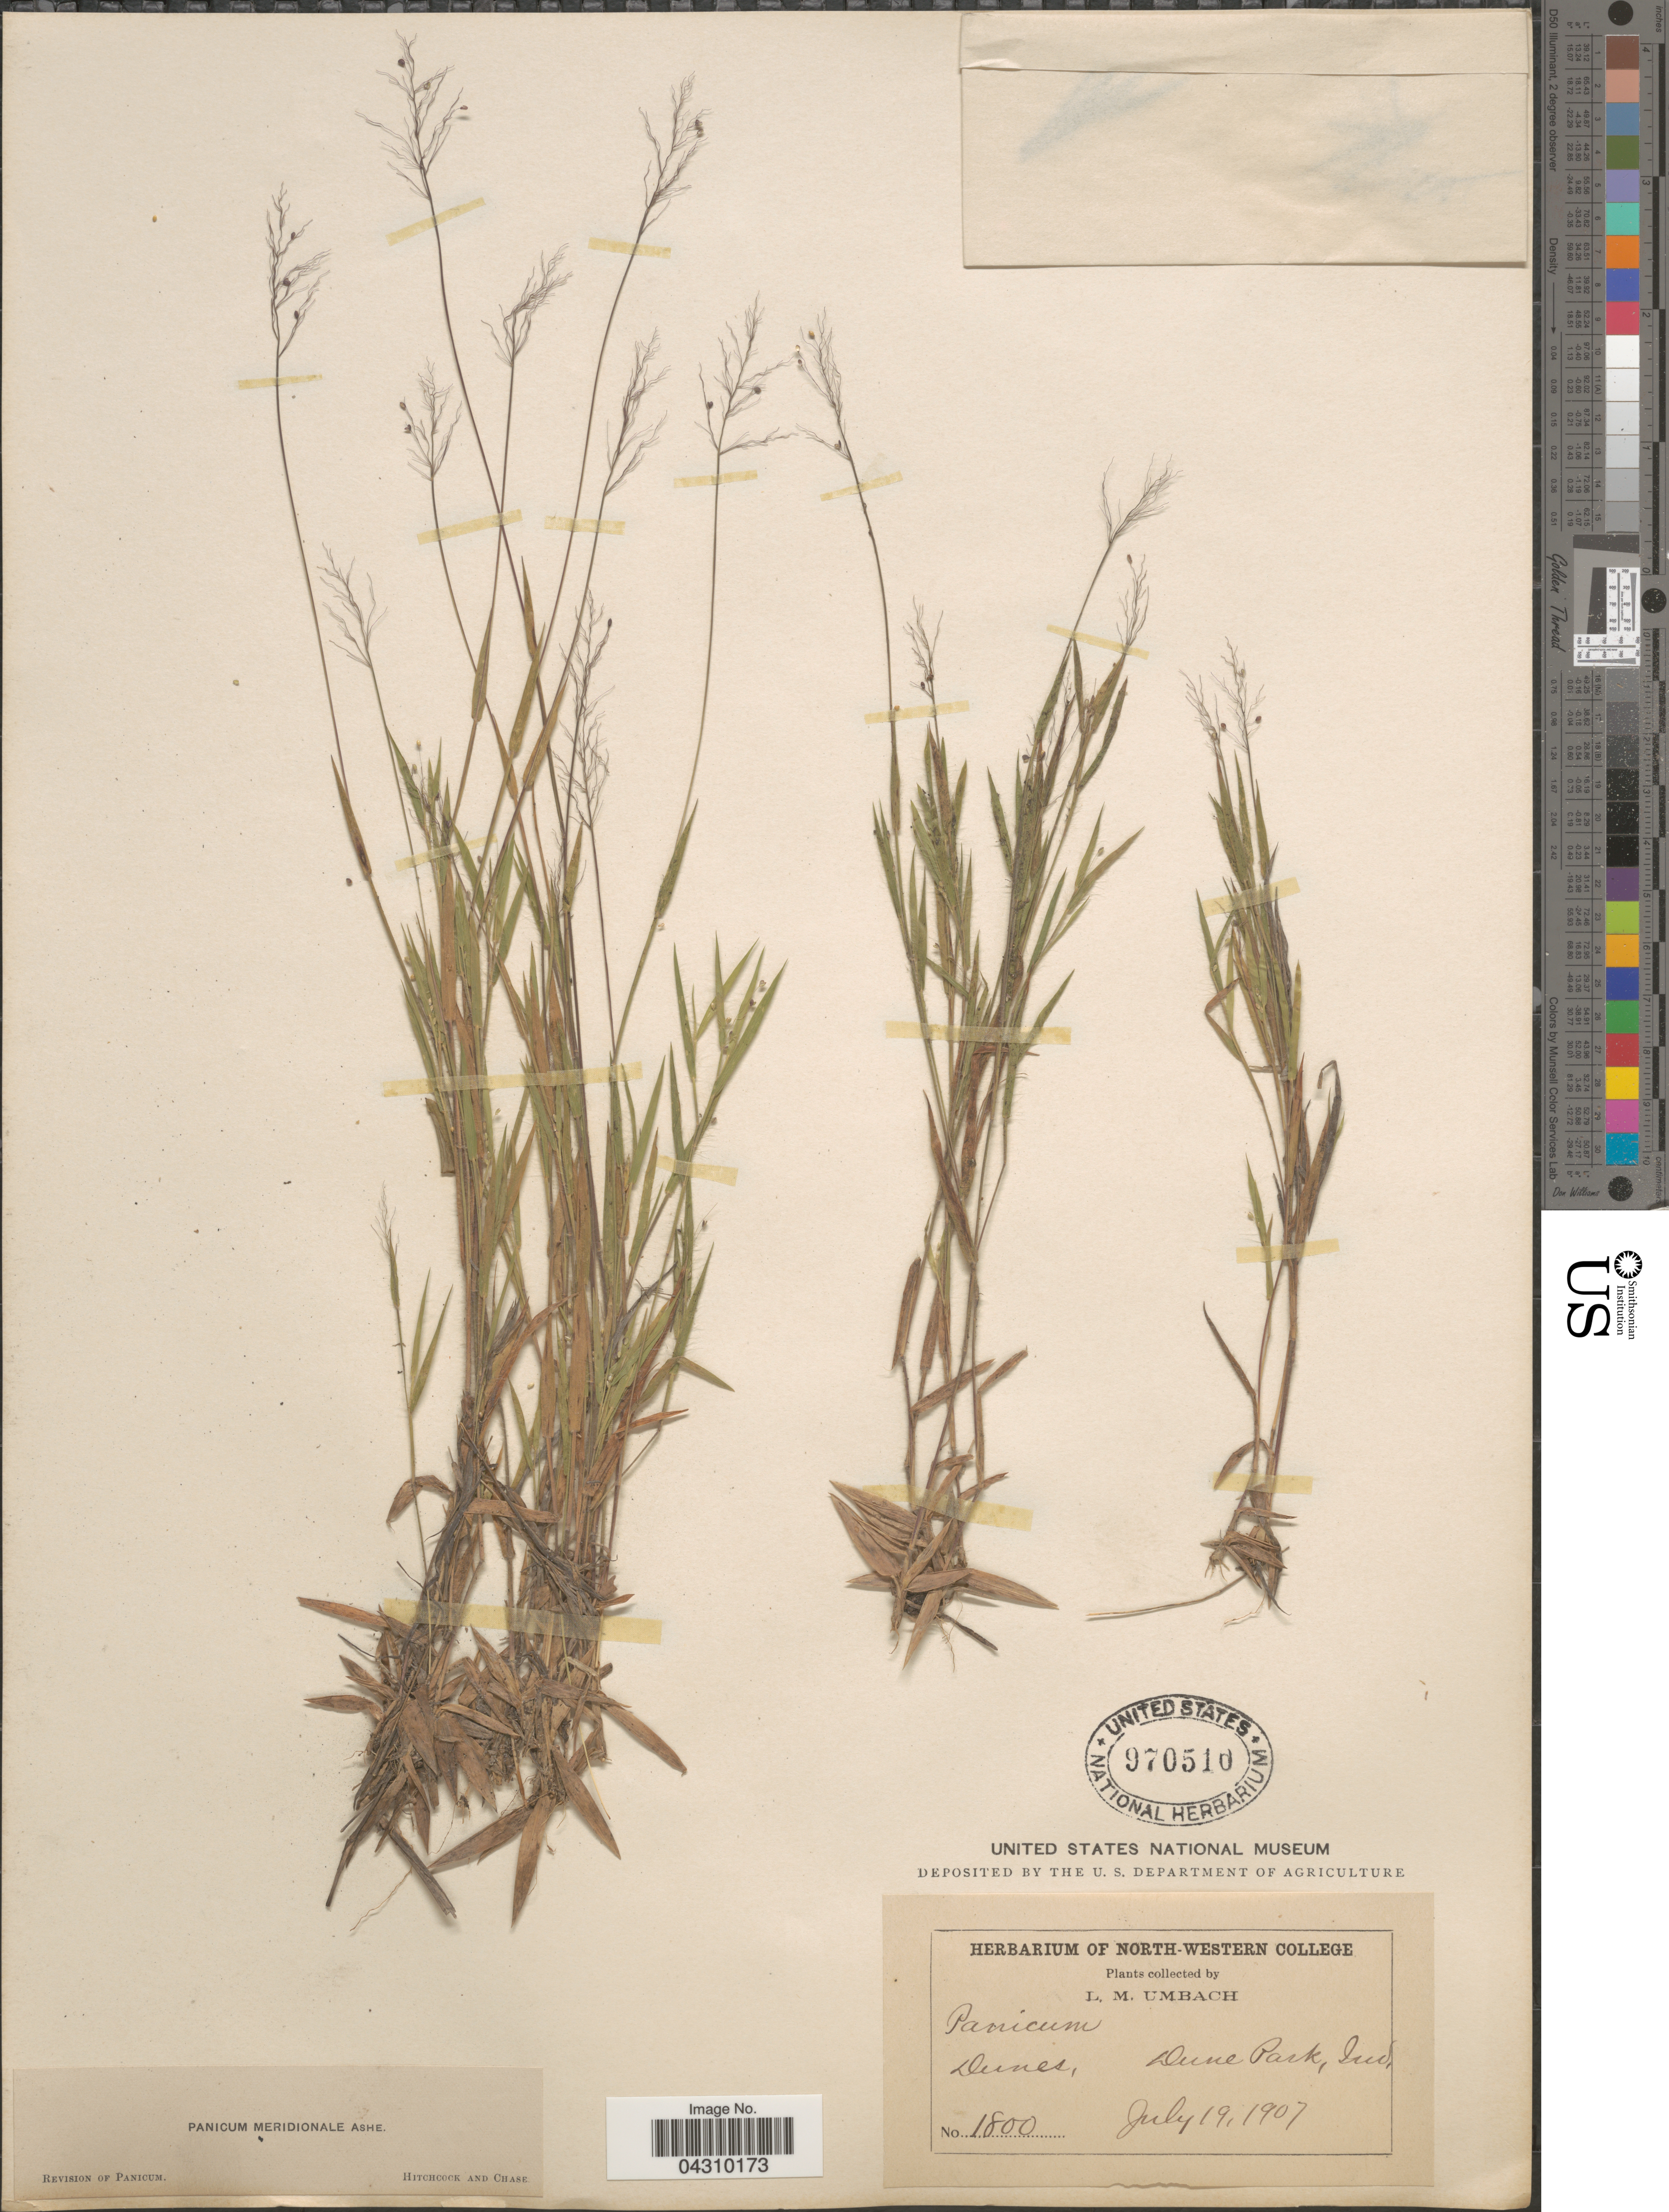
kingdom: Plantae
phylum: Tracheophyta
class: Liliopsida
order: Poales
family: Poaceae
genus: Dichanthelium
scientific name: Dichanthelium acuminatum var. acuminatum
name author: (Sw.) Gould & C.A. Clark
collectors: L. M. Umbach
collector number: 1800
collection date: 1907-07-19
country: United States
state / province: Indiana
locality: Dunes, Dune Park.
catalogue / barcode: US 970510